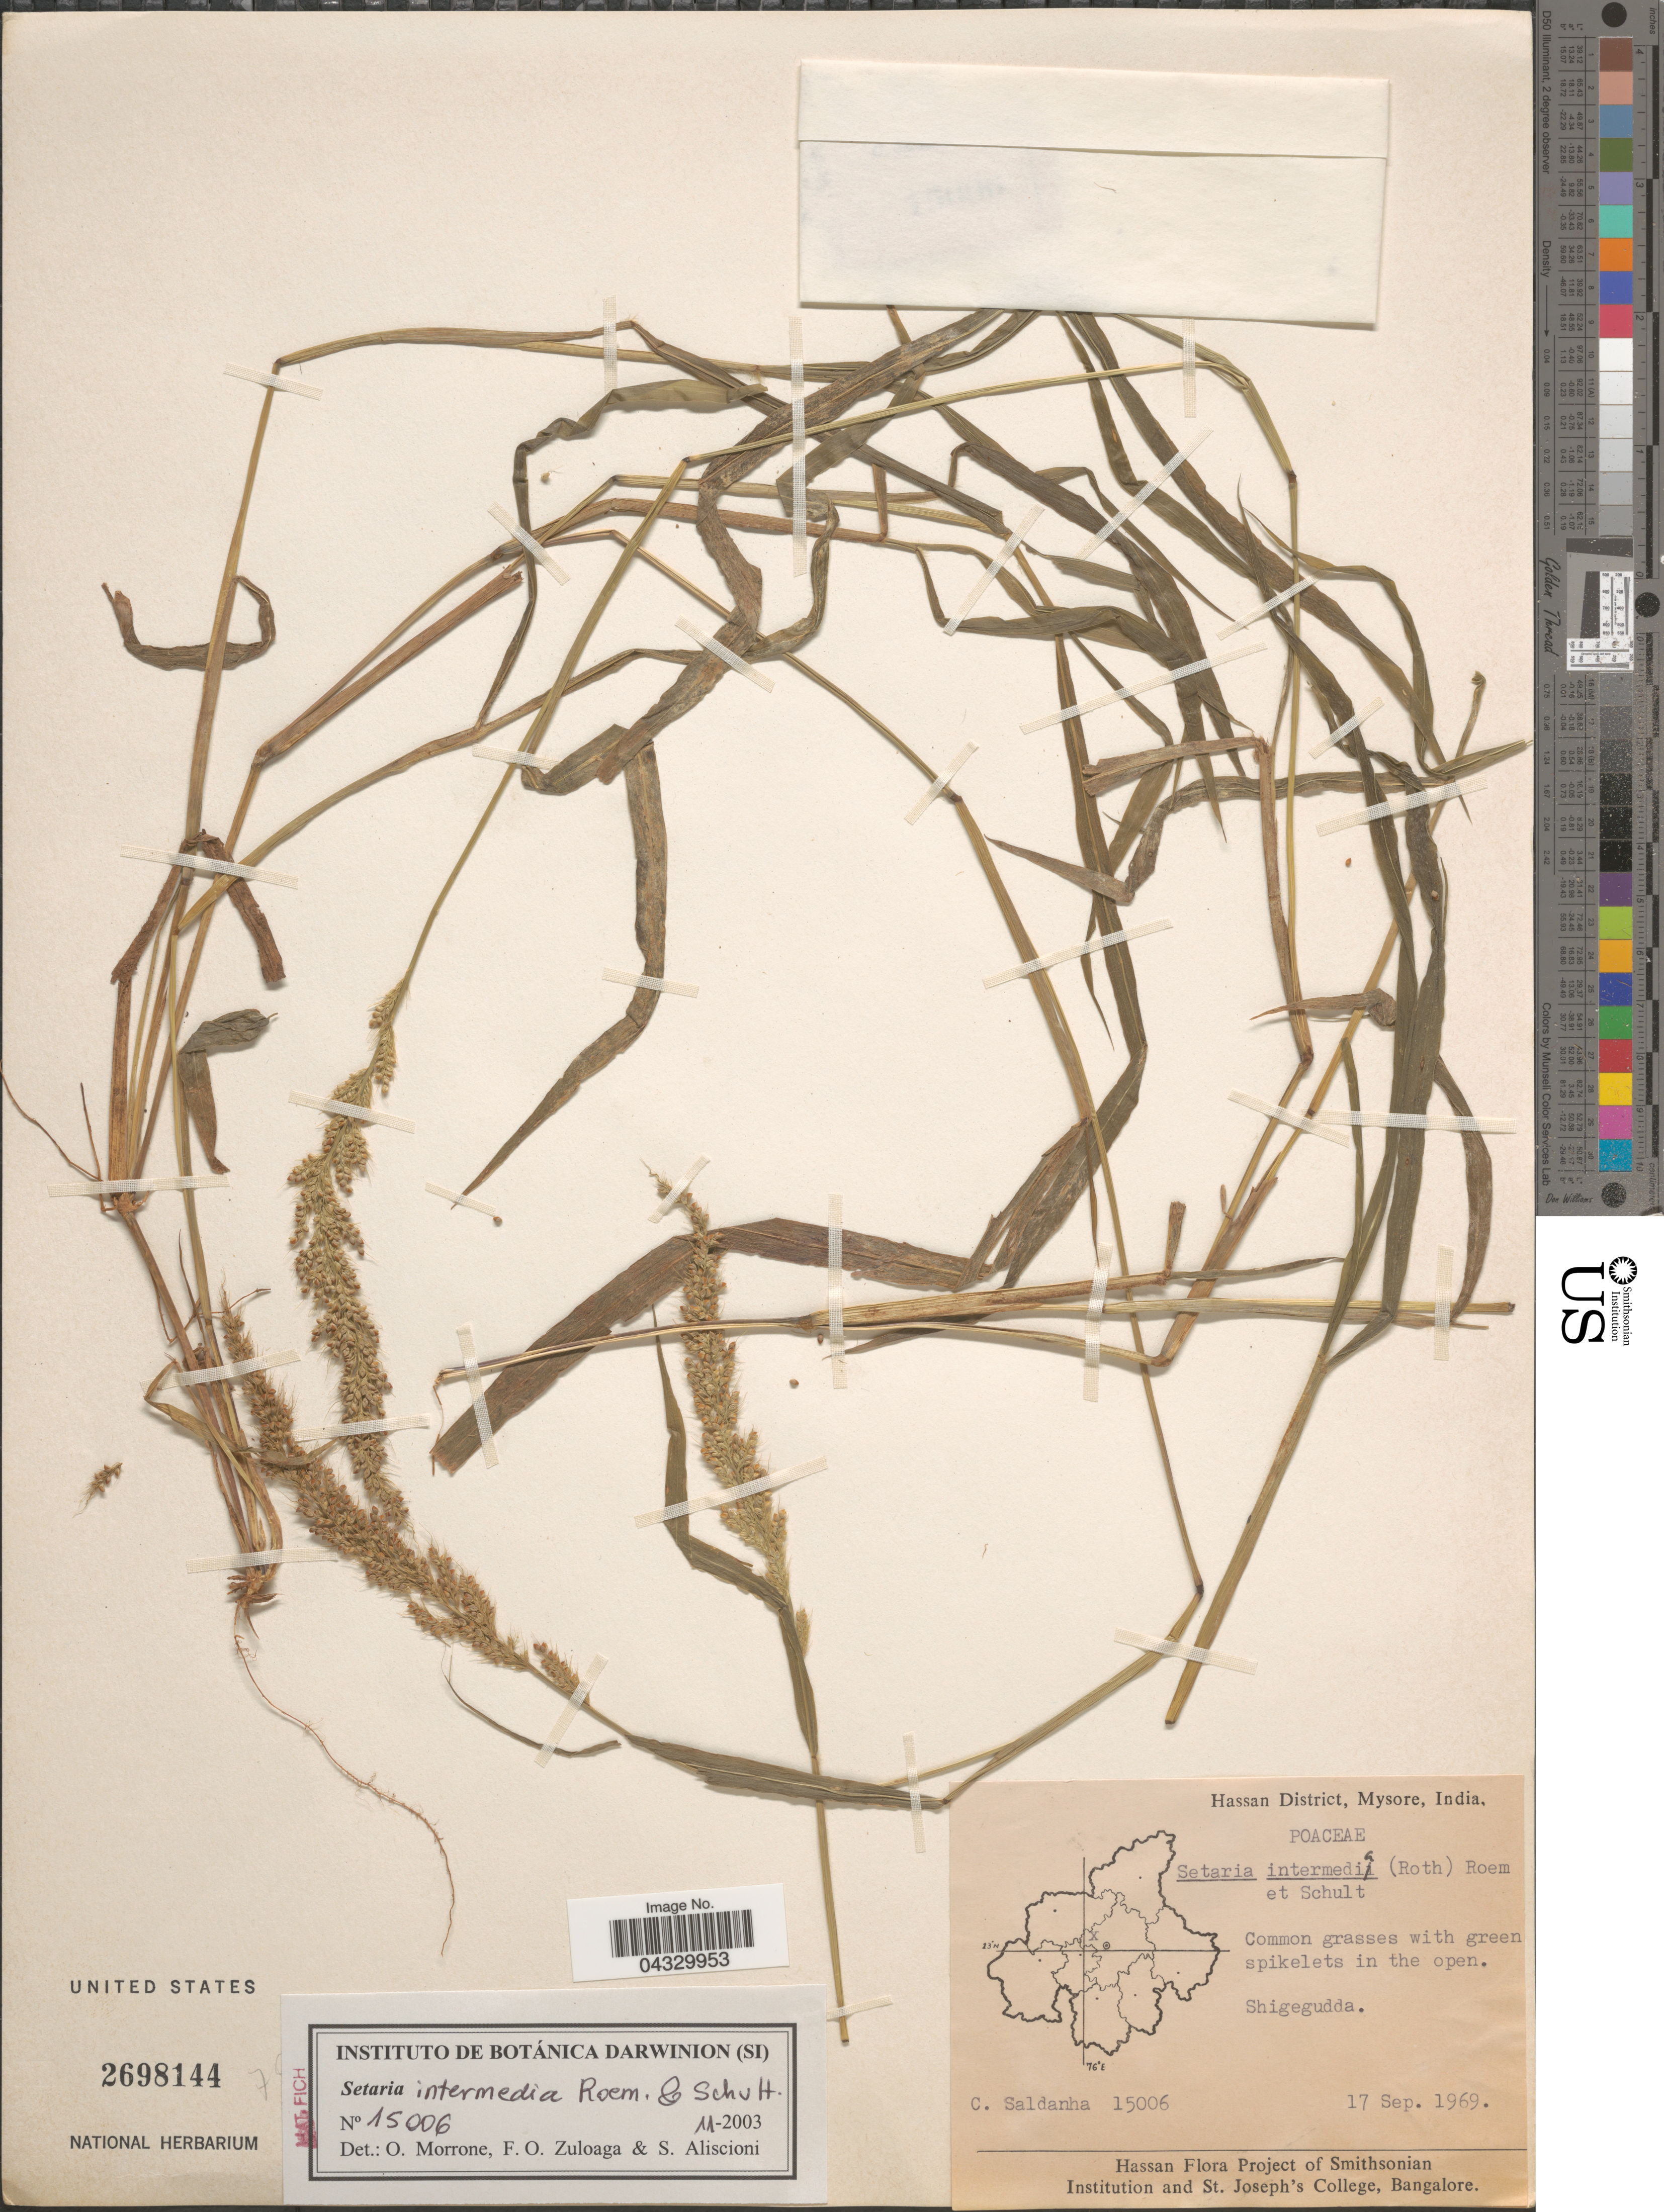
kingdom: Plantae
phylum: Tracheophyta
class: Liliopsida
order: Poales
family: Poaceae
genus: Setaria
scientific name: Setaria intermedia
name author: Roem. & Schult.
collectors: C. Saldanha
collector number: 15006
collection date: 1969-09-17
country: India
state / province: Karnataka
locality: Hassan District, Mysore. Shigegudda.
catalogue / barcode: US 2698144